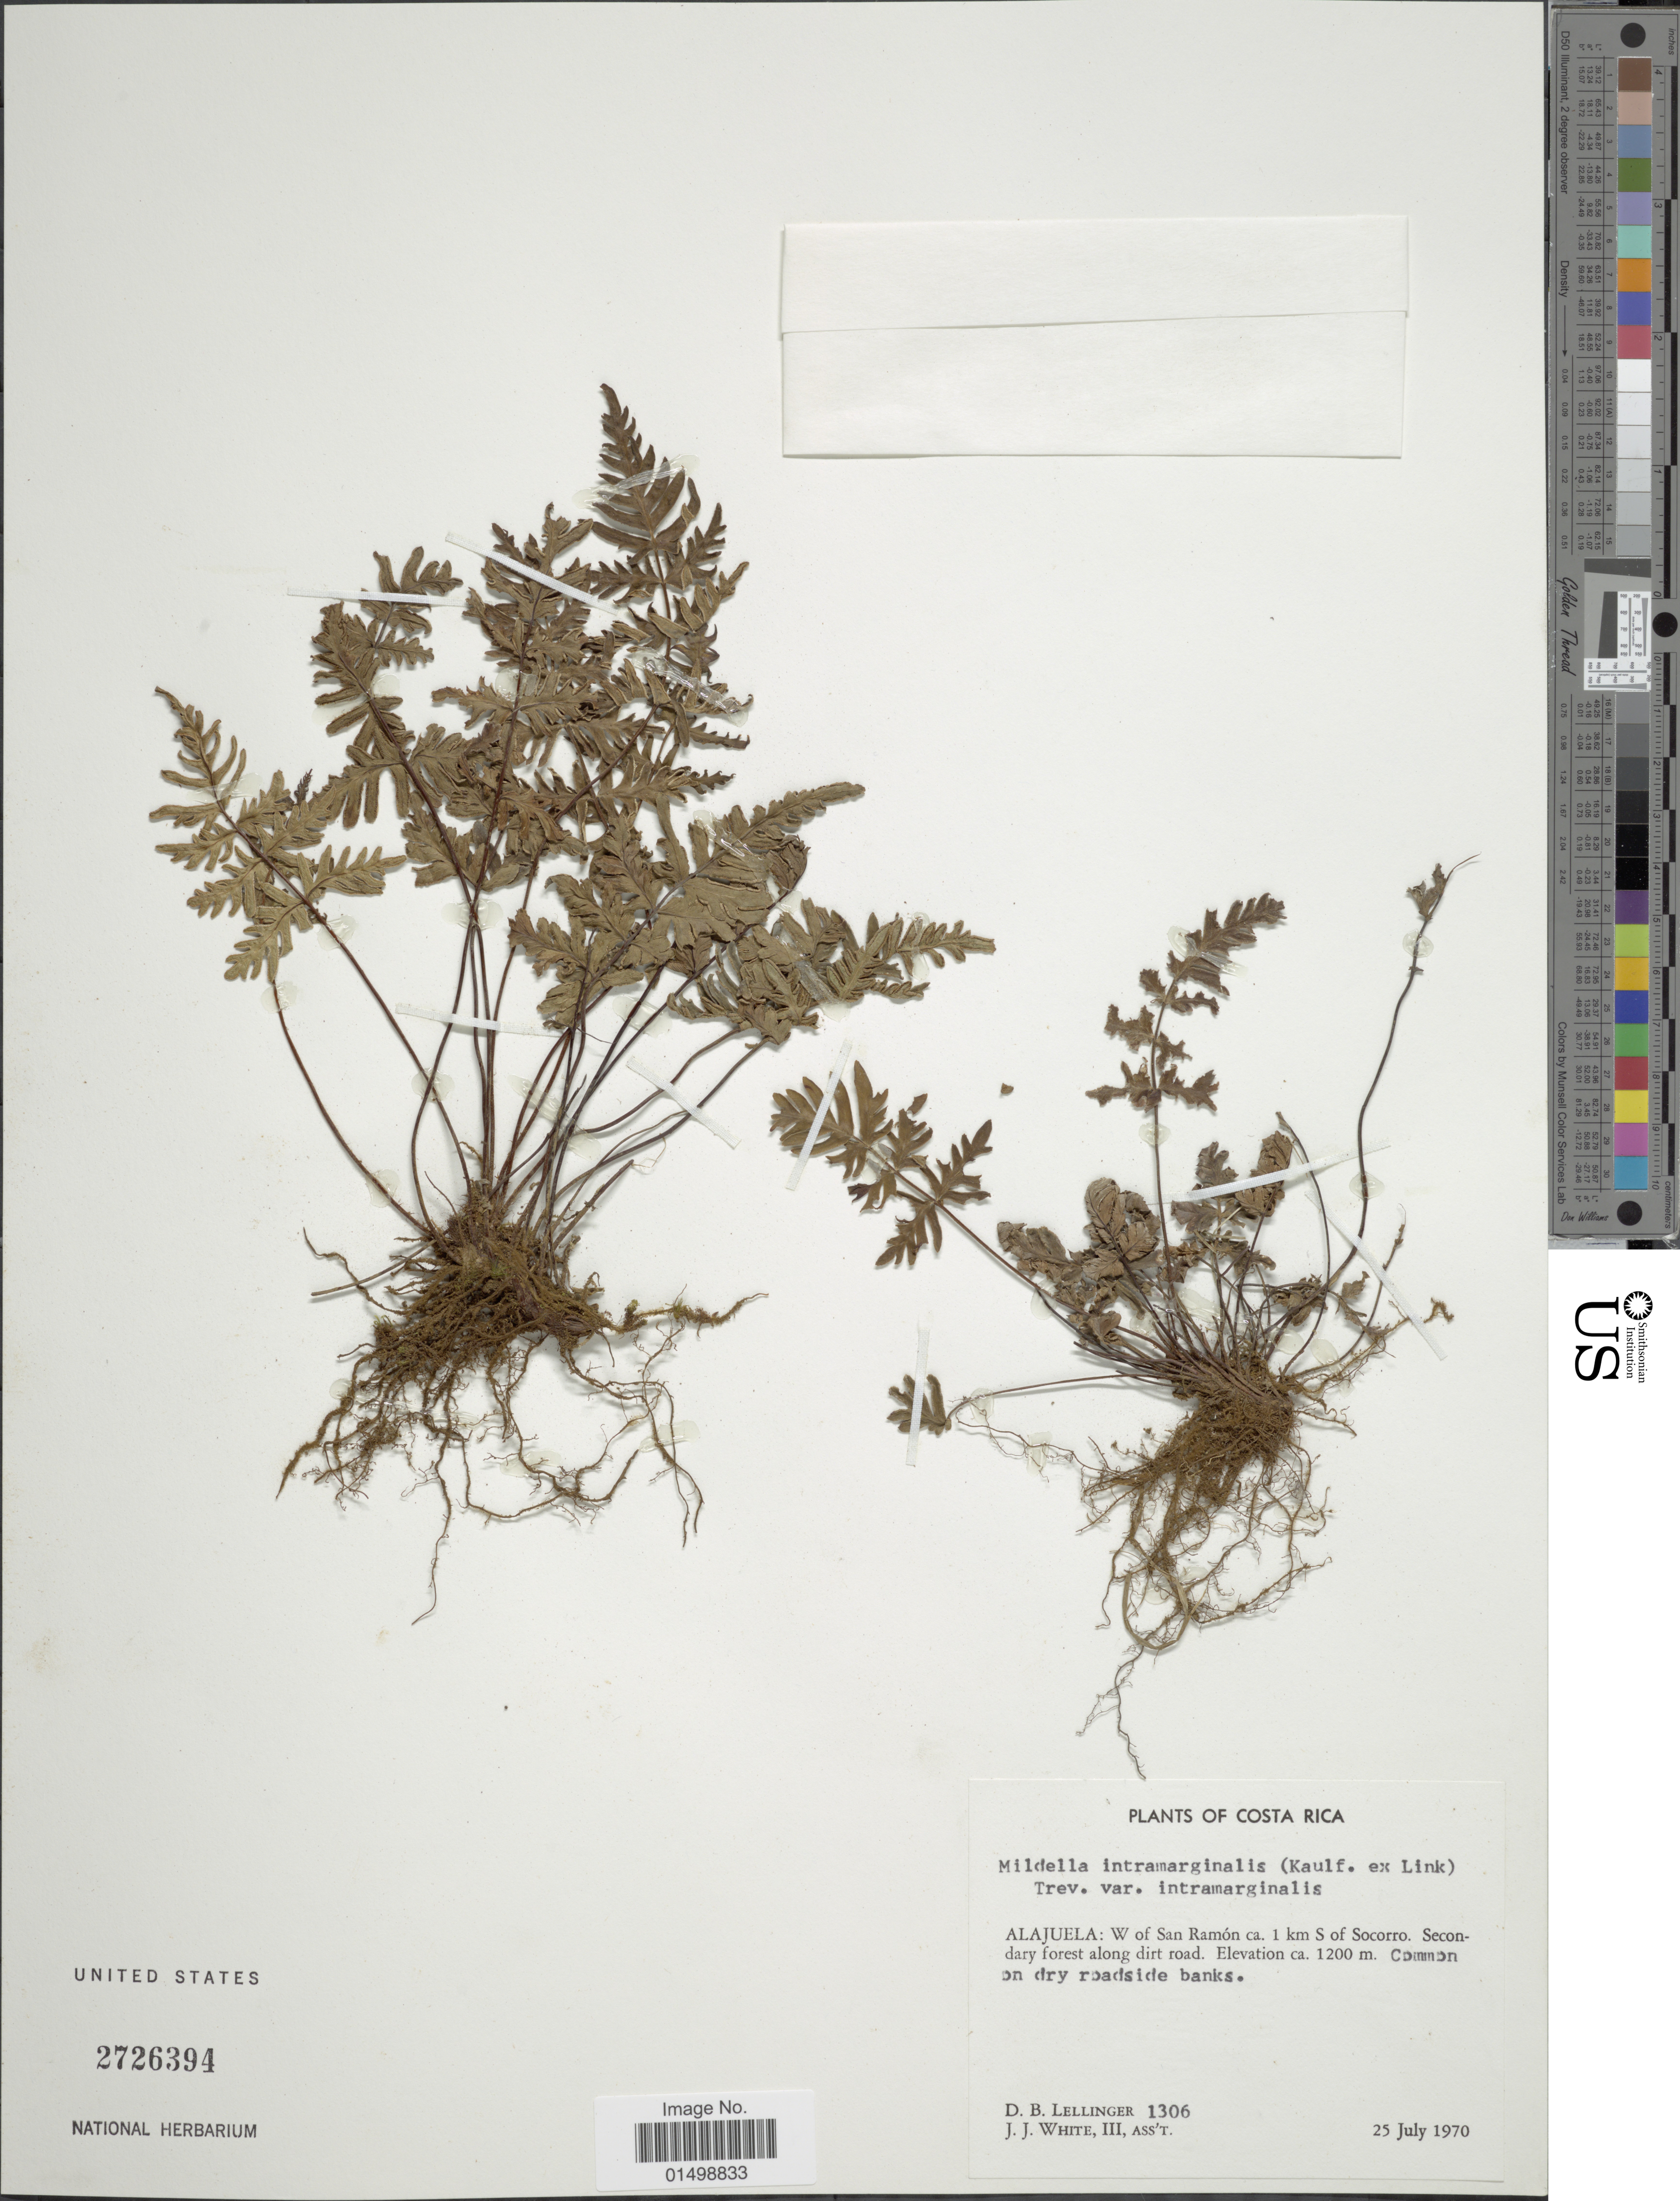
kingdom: Plantae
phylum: Tracheophyta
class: Polypodiopsida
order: Polypodiales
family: Pteridaceae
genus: Cheilanthes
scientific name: Cheilanthes intramarginalis var. intramarginalis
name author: (Kaulf.) Hook.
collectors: D. B. Lellinger & J. J. White III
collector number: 1306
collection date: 1970-07-25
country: Costa Rica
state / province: Alajuela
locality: W of San Ramon ca 1 km S of Socorro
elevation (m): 1200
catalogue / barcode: US 2726394